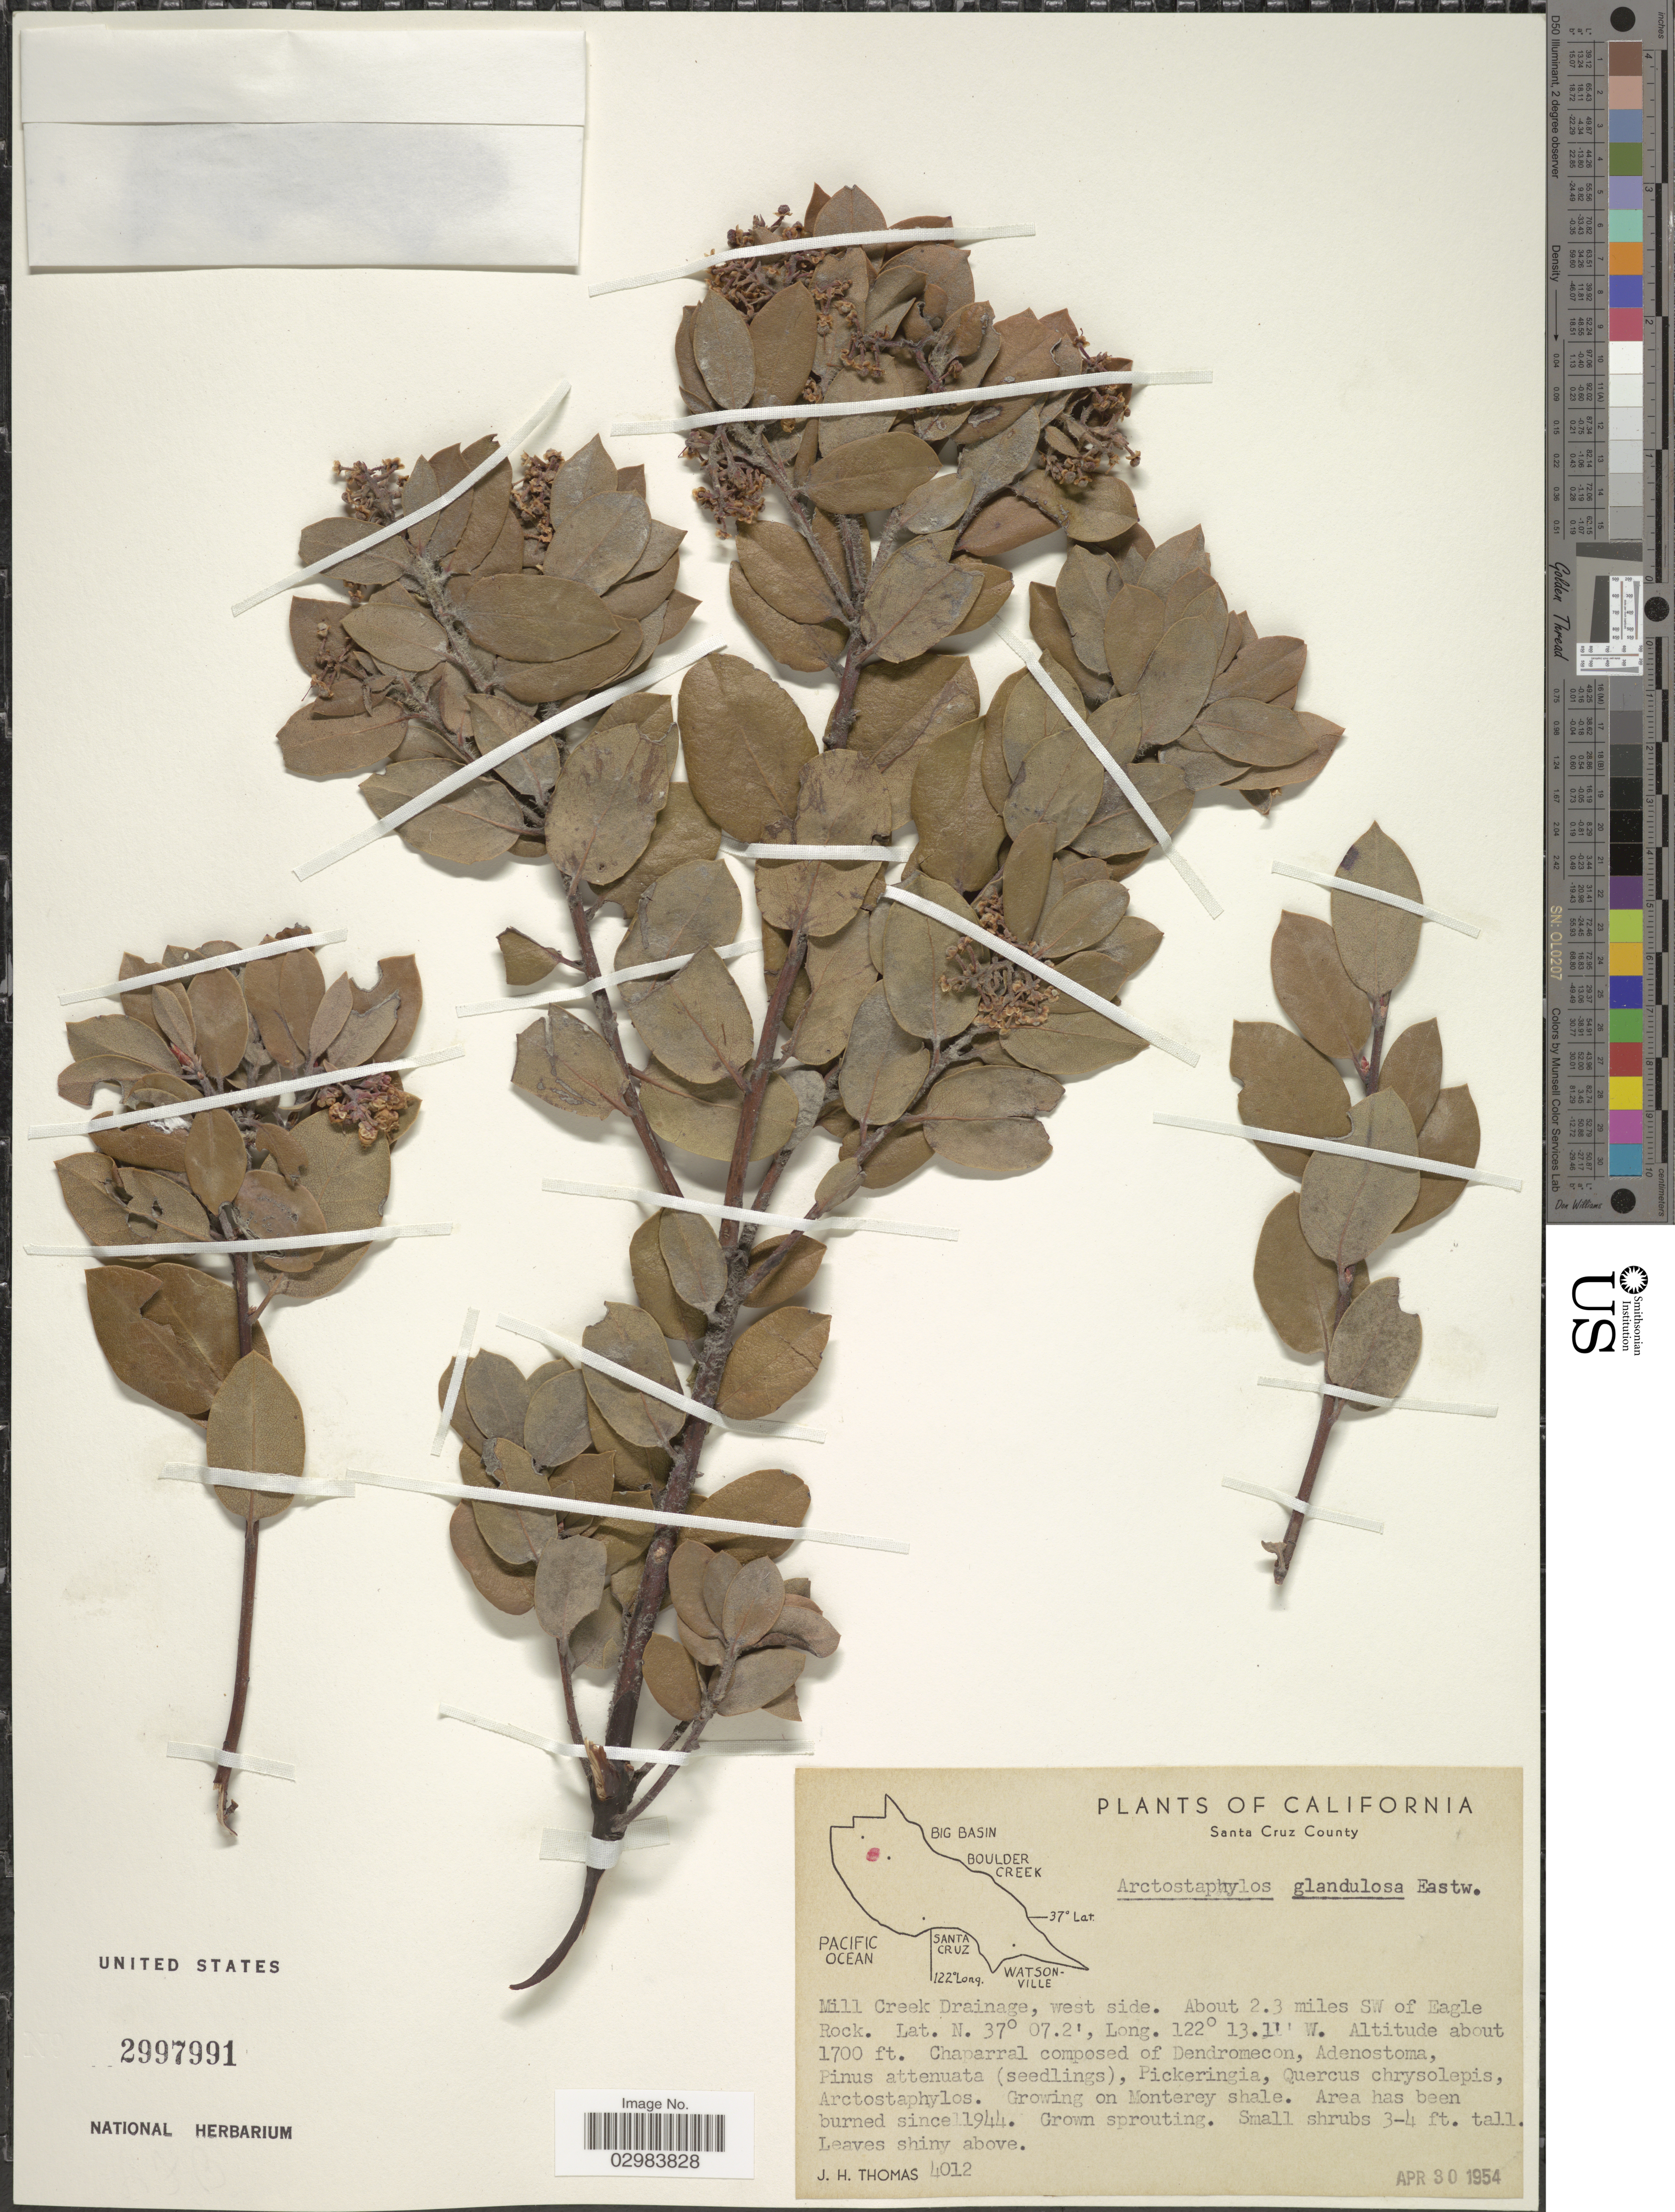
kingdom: Plantae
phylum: Tracheophyta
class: Magnoliopsida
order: Ericales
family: Ericaceae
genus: Arctostaphylos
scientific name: Arctostaphylos glandulosa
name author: Eastw.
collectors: J. H. Thomas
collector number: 4012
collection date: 1954-04-30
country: United States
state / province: California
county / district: Santa Cruz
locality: Santa Cruz County. Mill Creek Drainage, west side. About 2.3 miles SW of Eagle Rock.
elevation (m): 518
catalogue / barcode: US 2997991